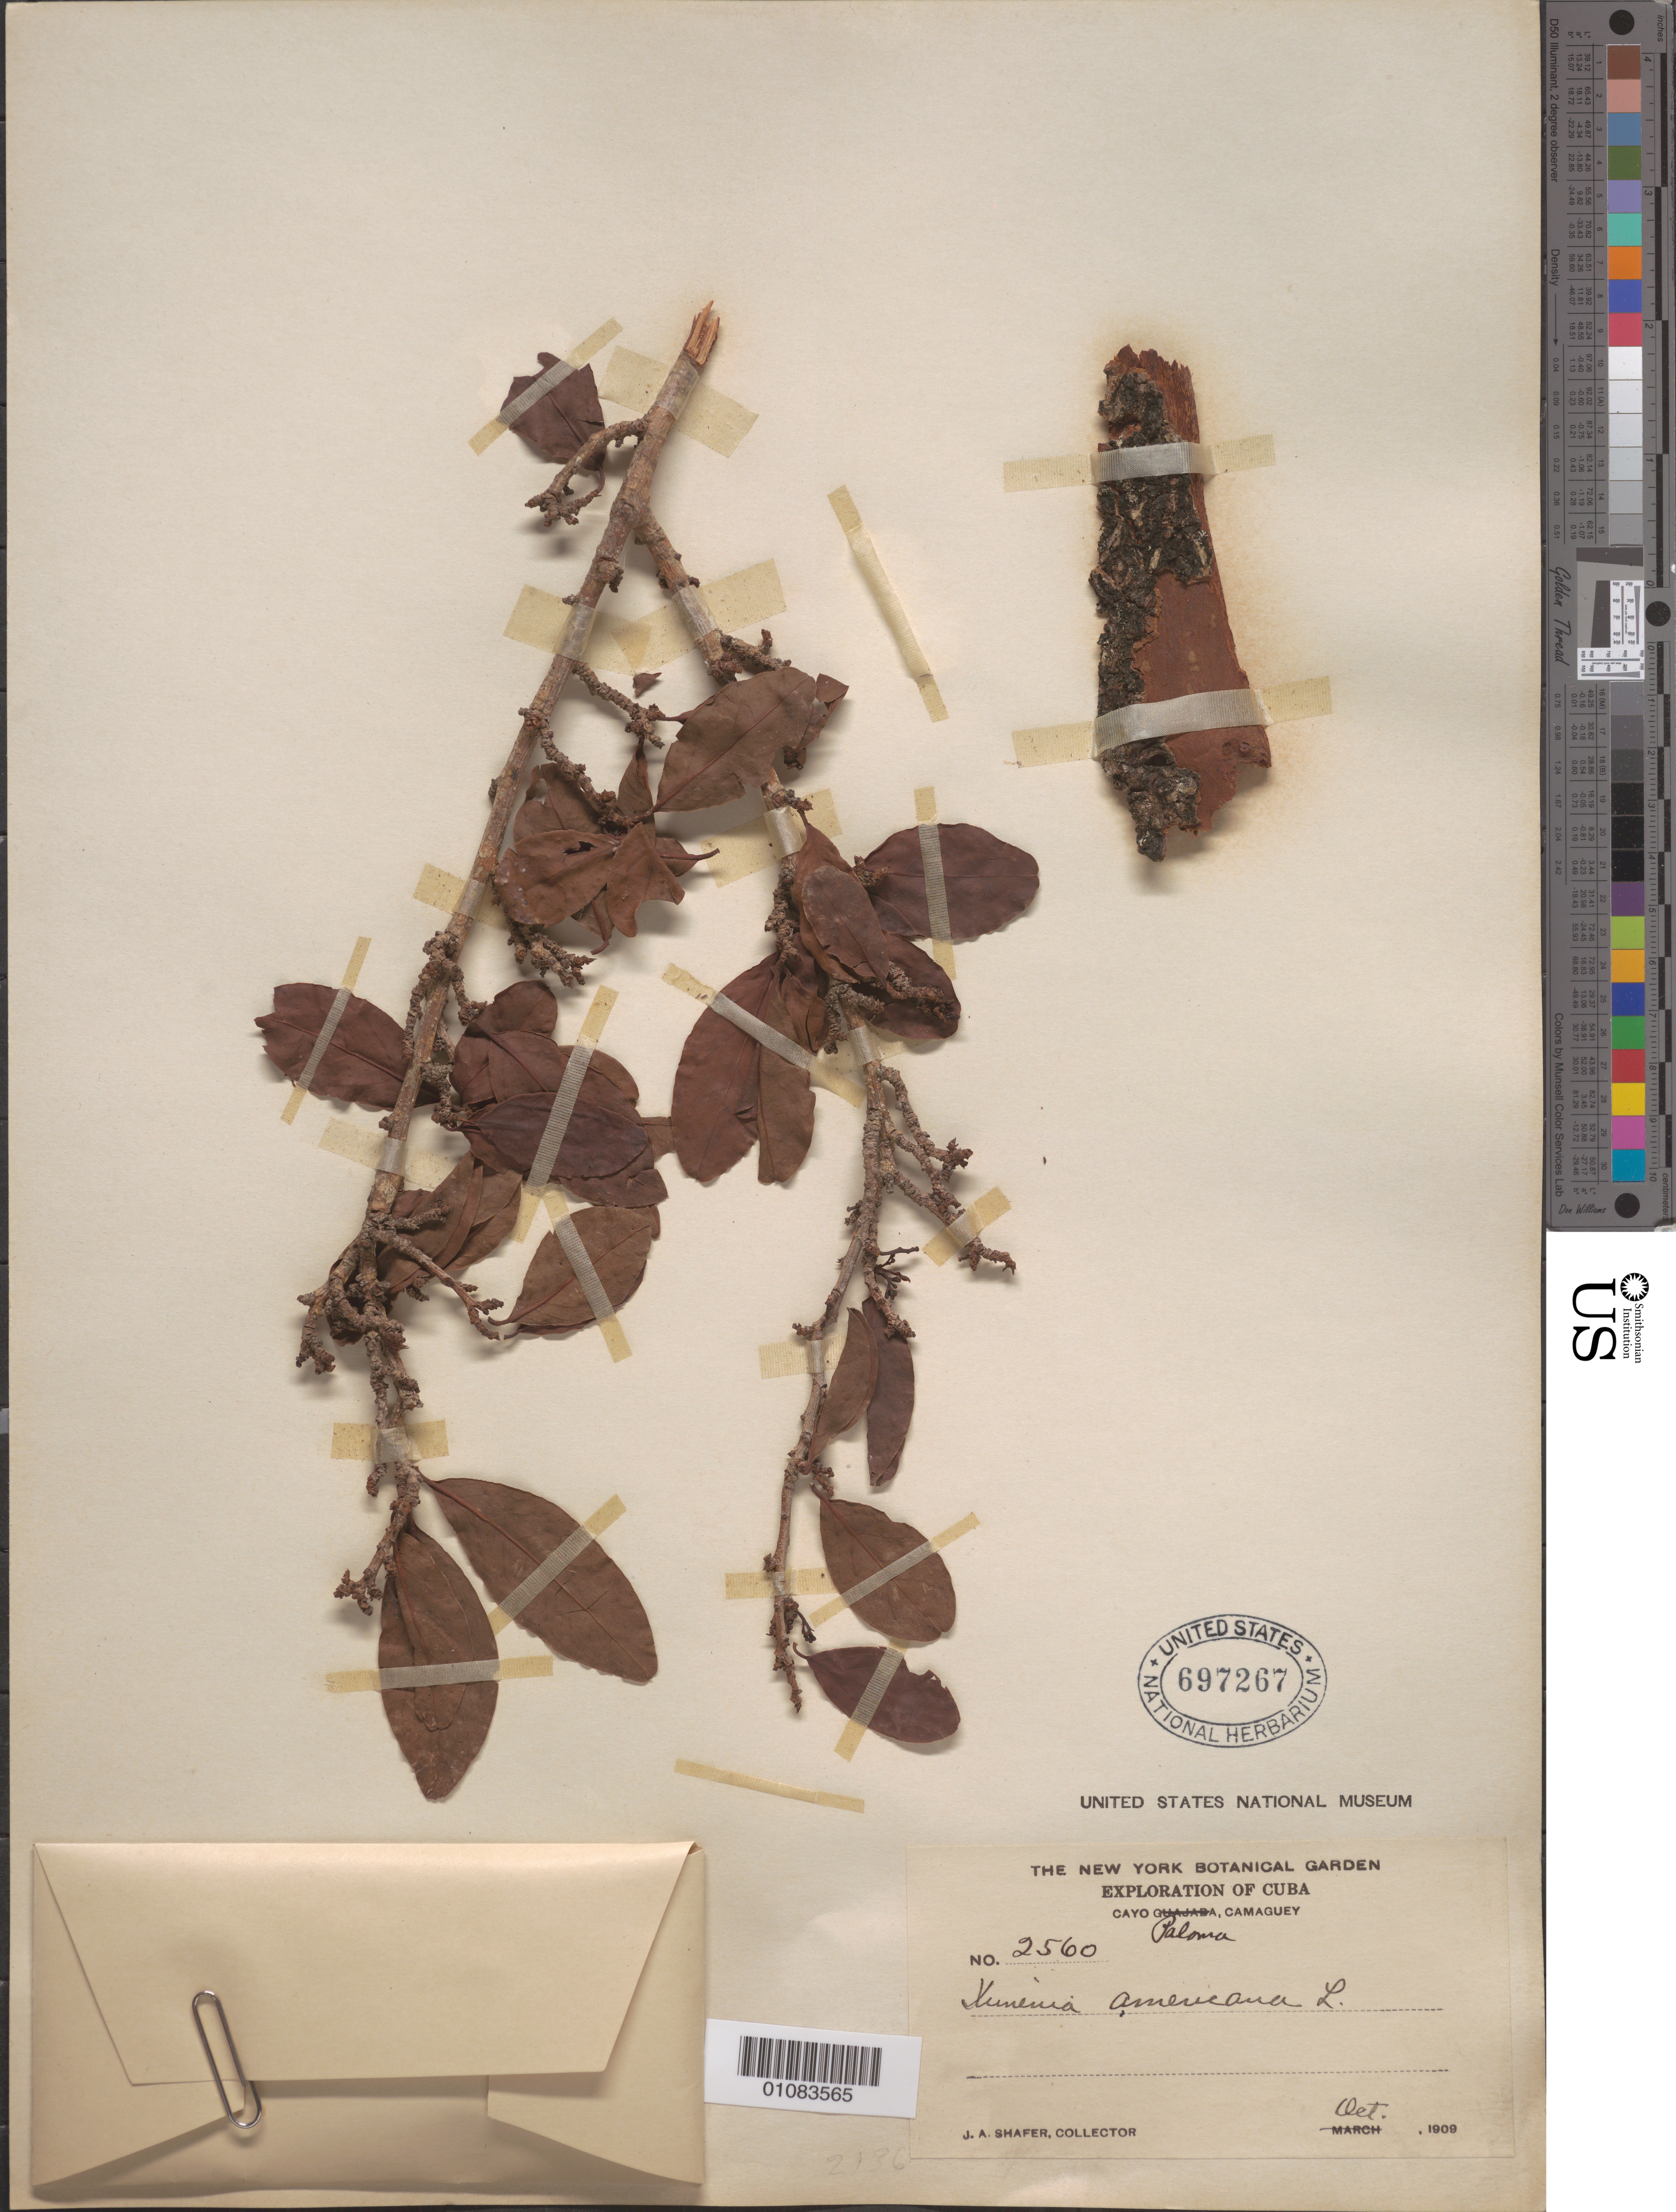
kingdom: Plantae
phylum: Tracheophyta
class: Magnoliopsida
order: Santalales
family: Ximeniaceae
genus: Ximenia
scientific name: Ximenia americana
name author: L.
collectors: J. A. Shafer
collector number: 2560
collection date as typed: Oct 1909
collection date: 1909-10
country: Cuba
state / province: Camagüey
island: Cuba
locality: Cayo Paloma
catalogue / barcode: US 697267